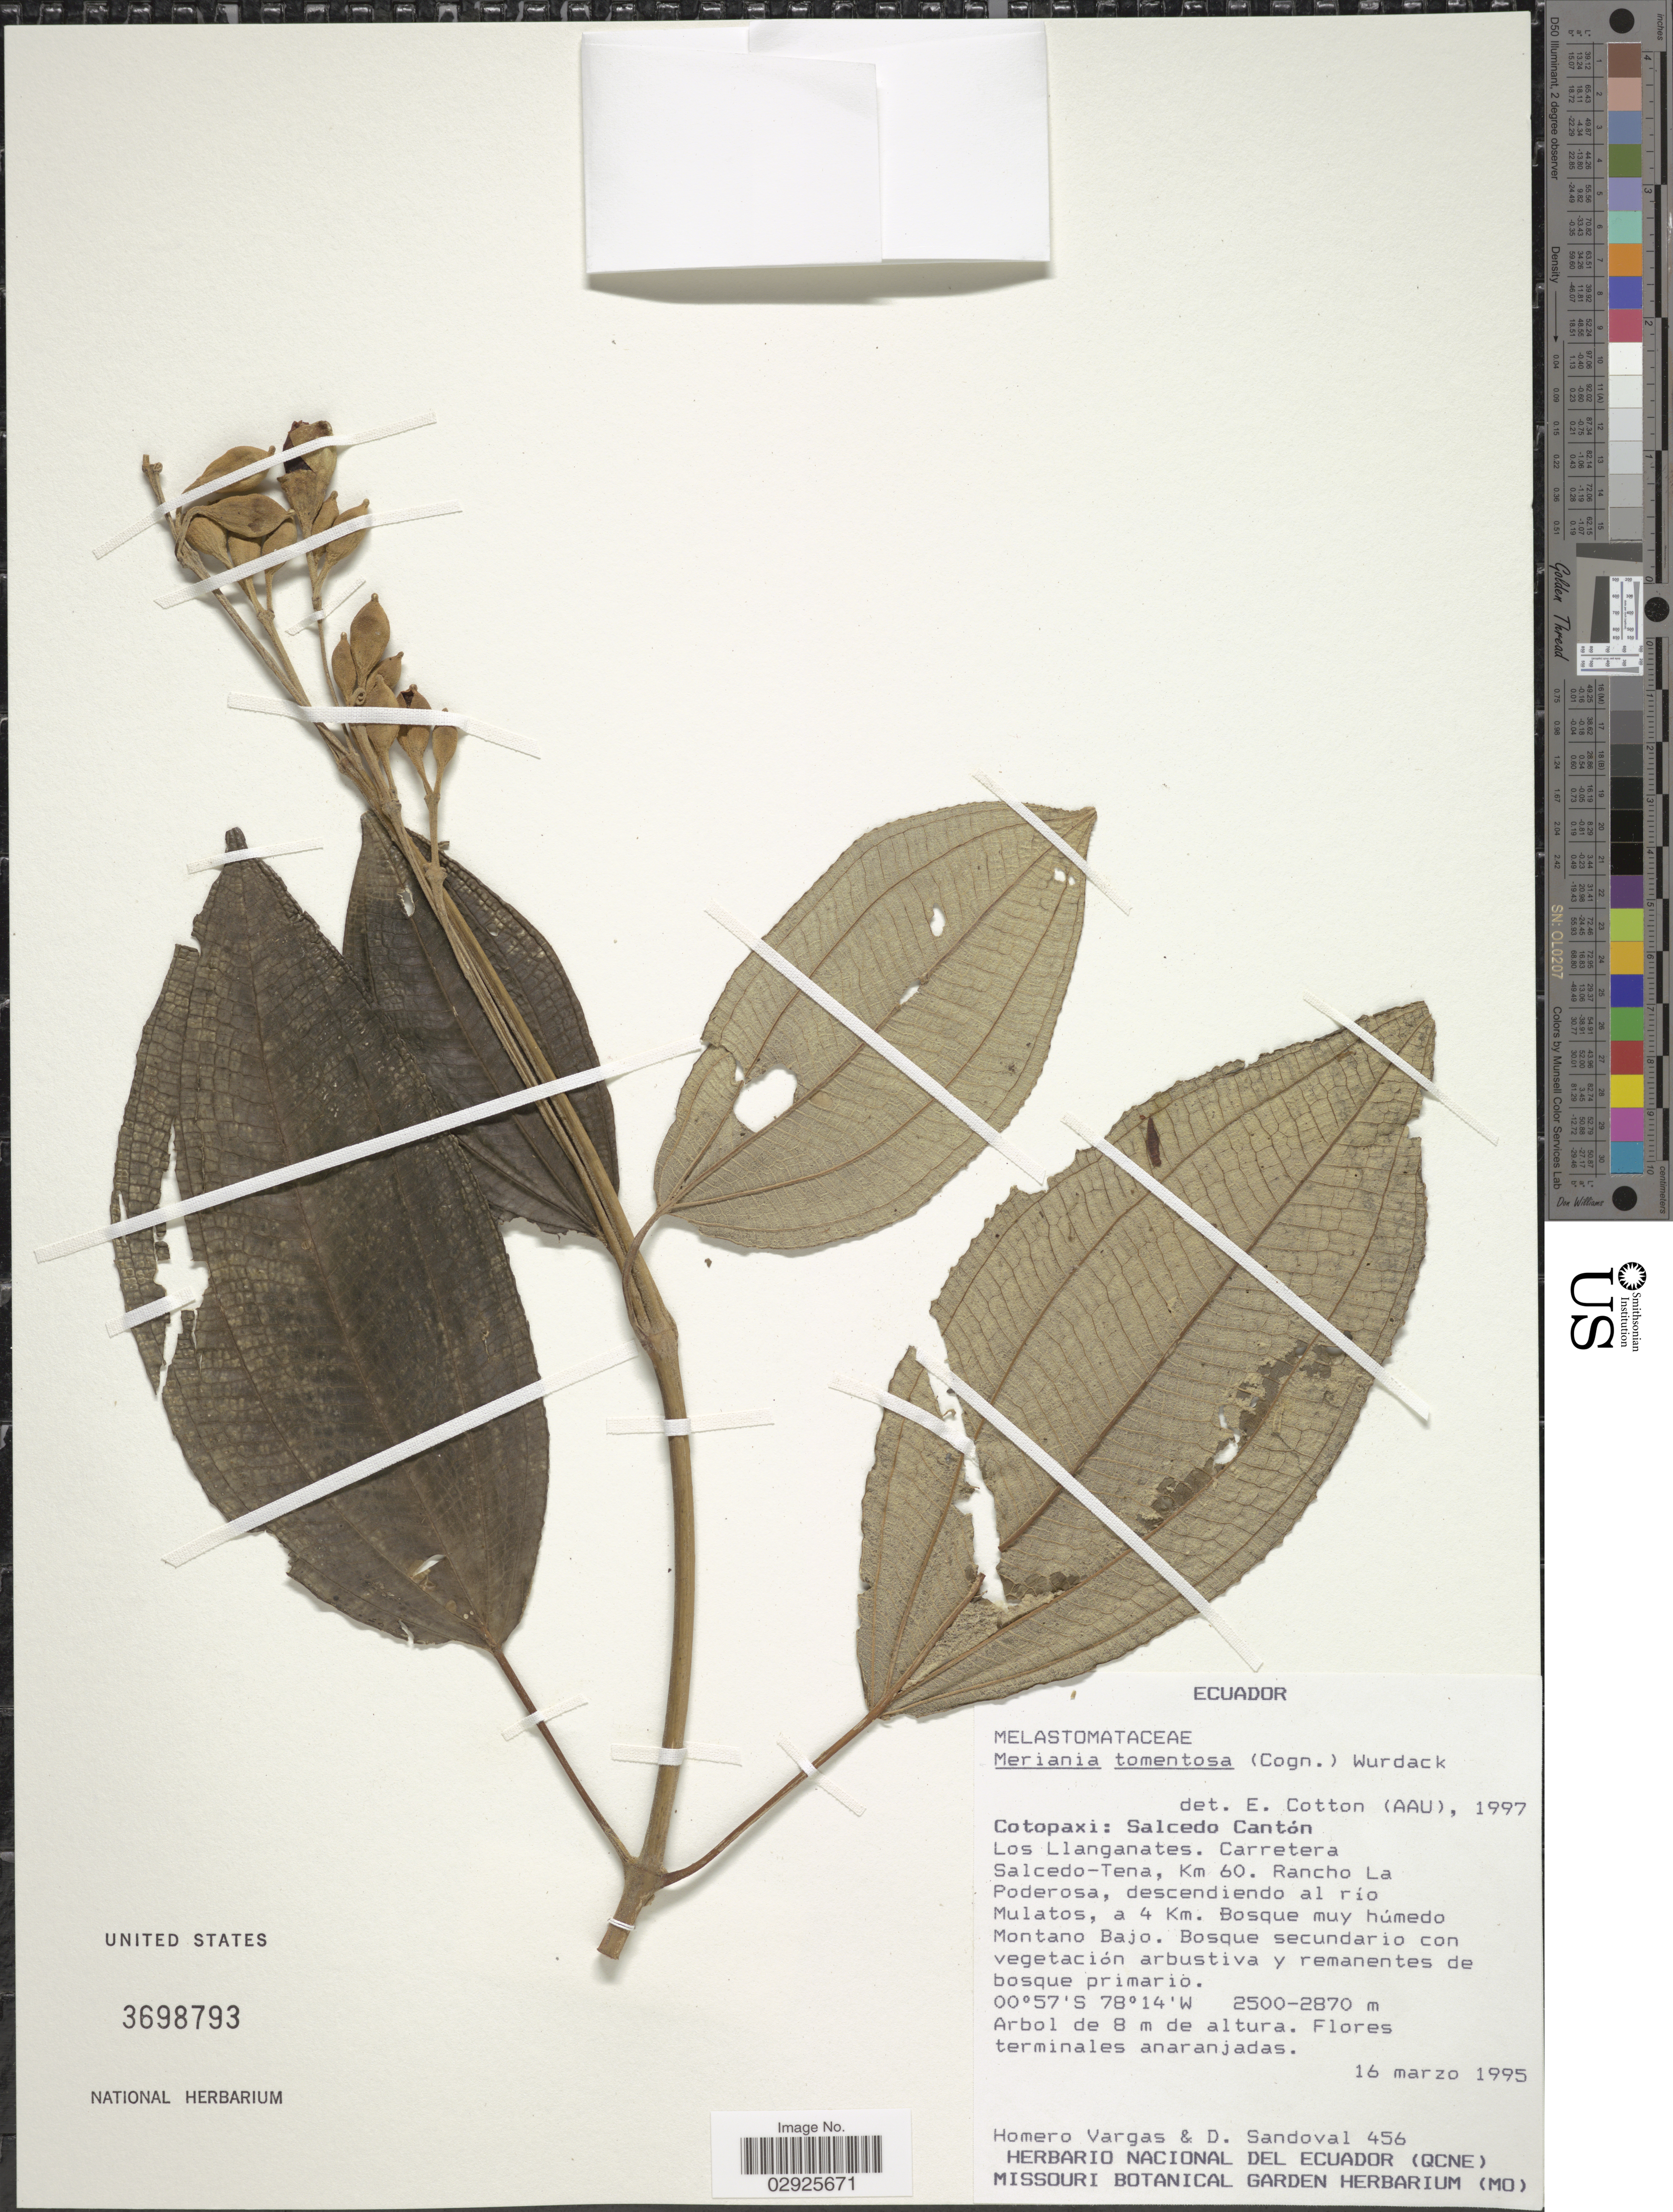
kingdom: Plantae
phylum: Tracheophyta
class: Magnoliopsida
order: Myrtales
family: Melastomataceae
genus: Meriania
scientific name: Meriania tomentosa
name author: (Cogn.) Wurdack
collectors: H. Vargas & D. Sandoval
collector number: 456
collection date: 1995-03-16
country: Ecuador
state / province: Cotopaxi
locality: Salcedo Cantón. Los Llanganates. Carretera Salcedo-Tena, Km 60. Rancho La Poderosa, descendiendo al río Mulatos, a 4 Km.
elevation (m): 2500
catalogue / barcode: US 3698793